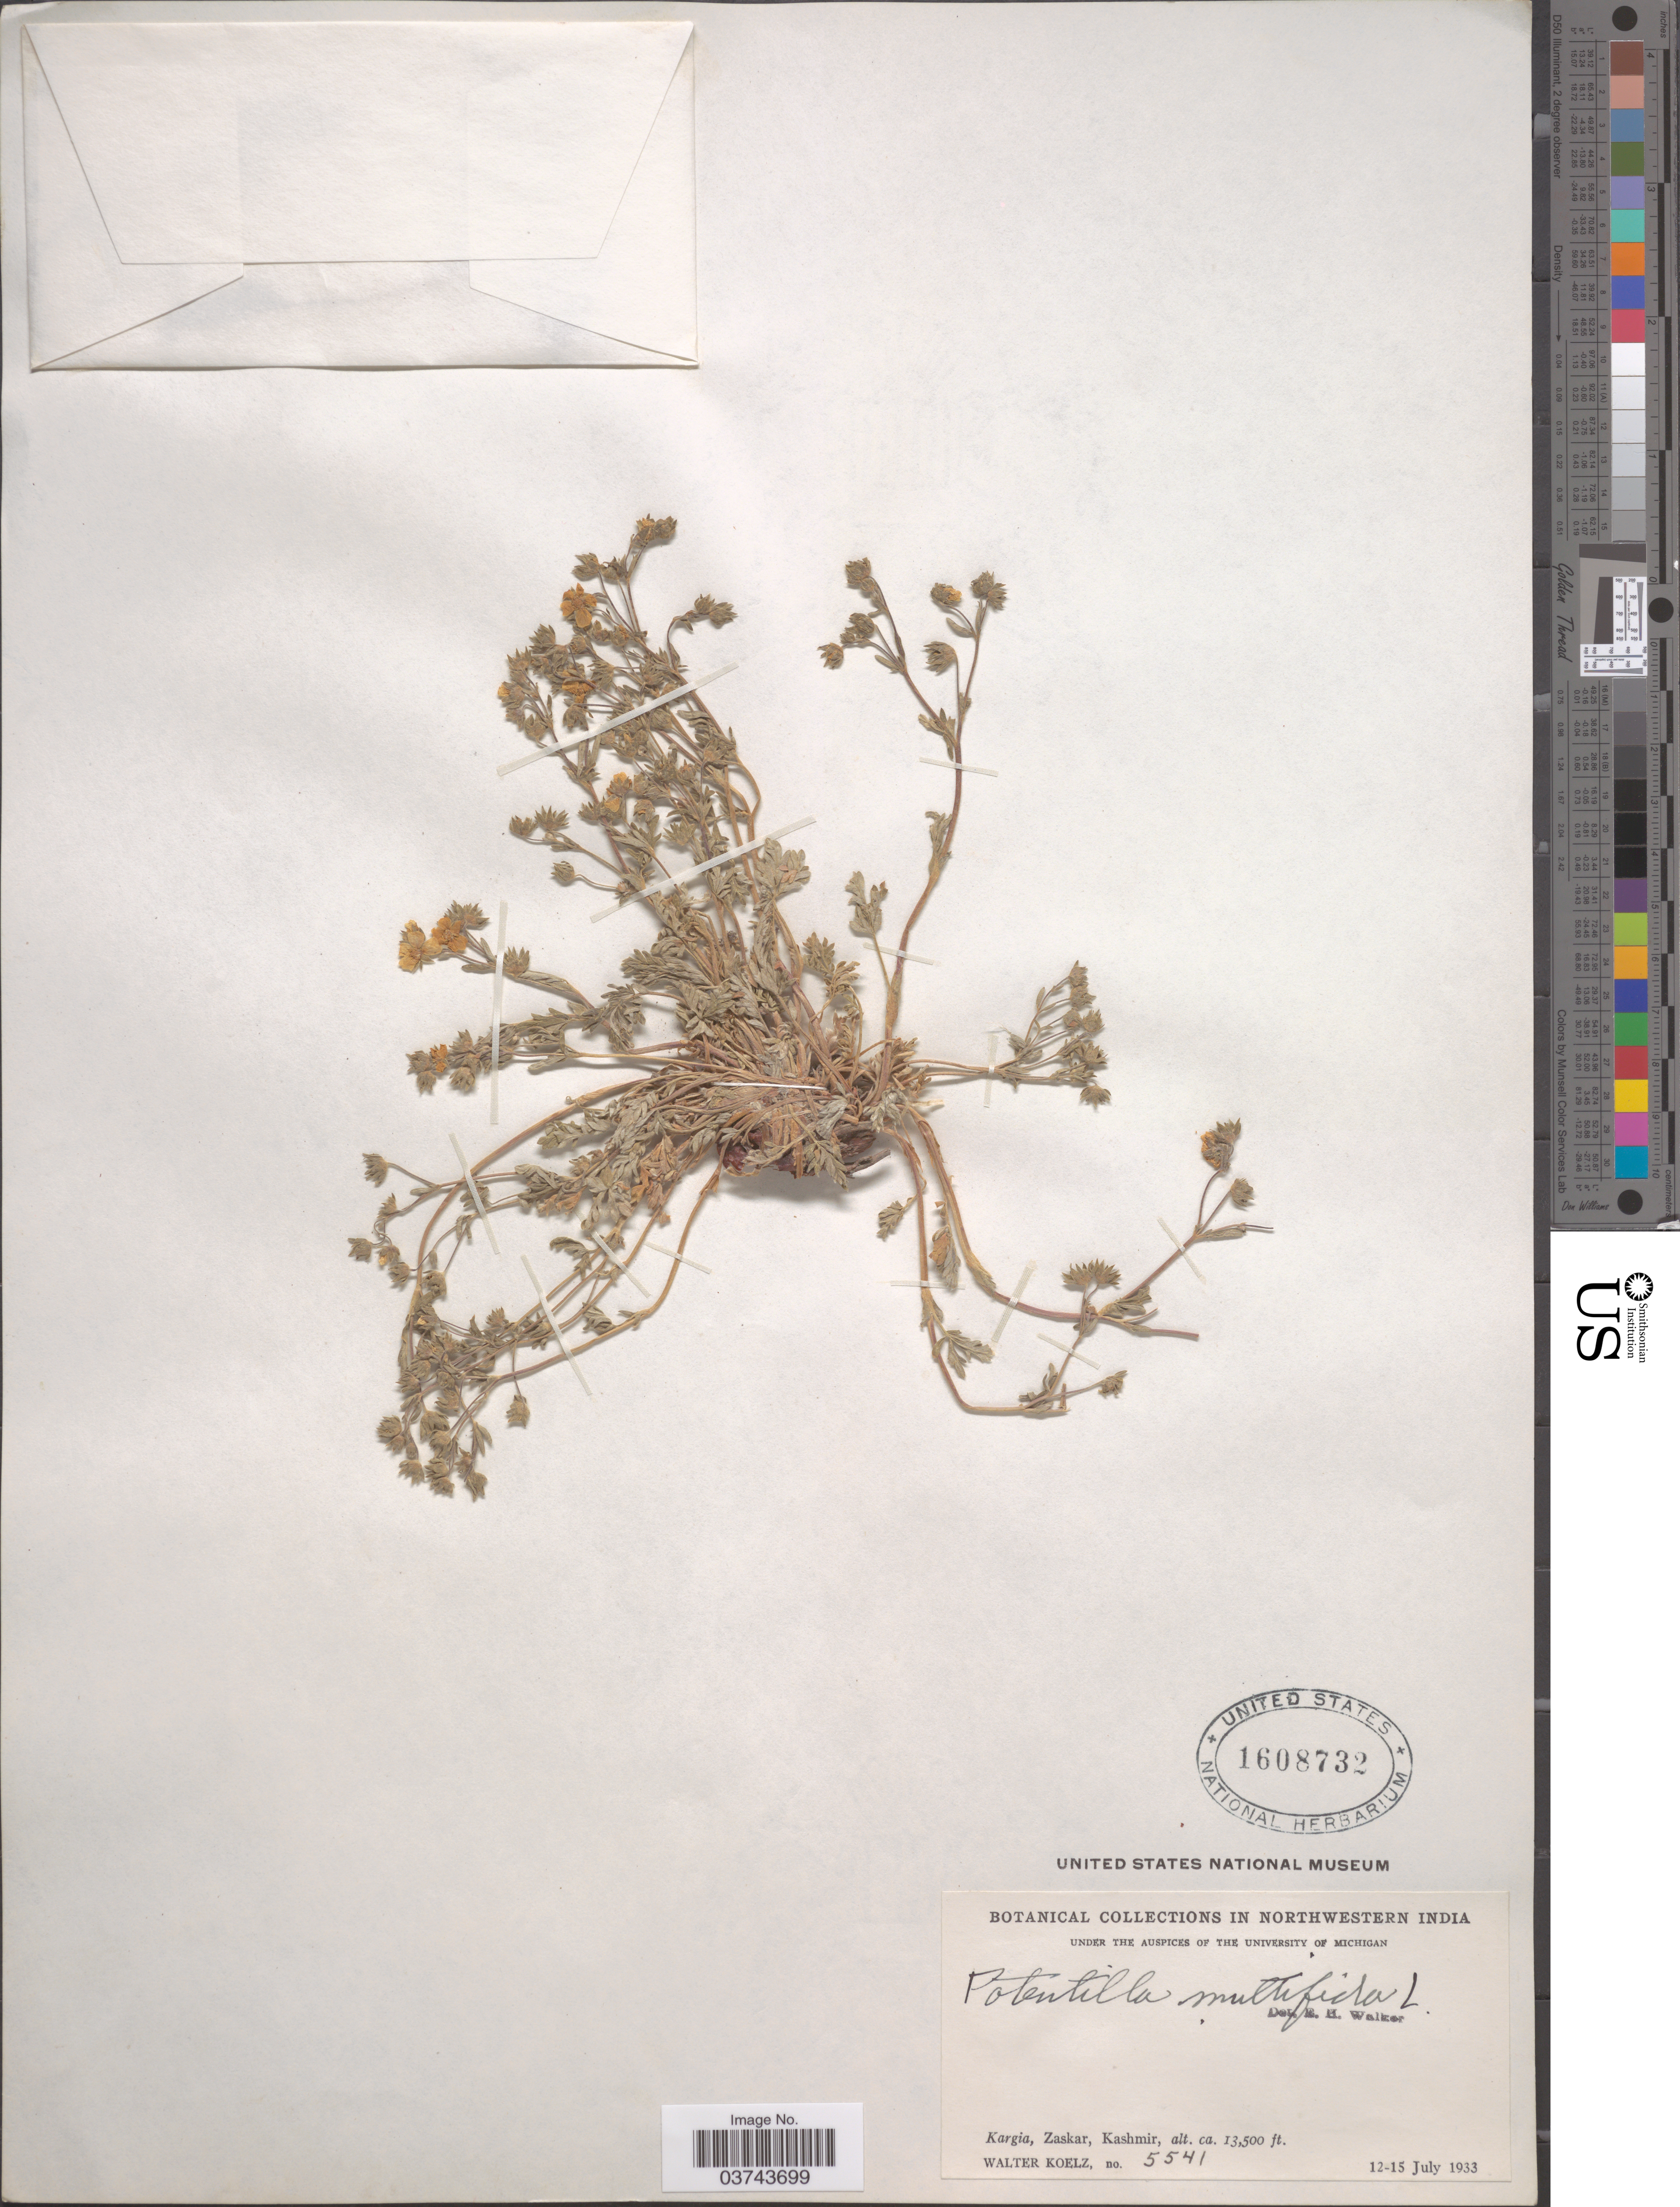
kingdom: Plantae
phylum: Tracheophyta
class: Magnoliopsida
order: Rosales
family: Rosaceae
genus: Potentilla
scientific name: Potentilla multifida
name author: L.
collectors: W. N. Koelz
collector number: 5541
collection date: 1933-07-12/1933-07-15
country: India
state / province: Jammu and Kashmir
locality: Northwestern India. Kargia, Zaskar, Kashmir.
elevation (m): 4115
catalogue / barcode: US 1608732